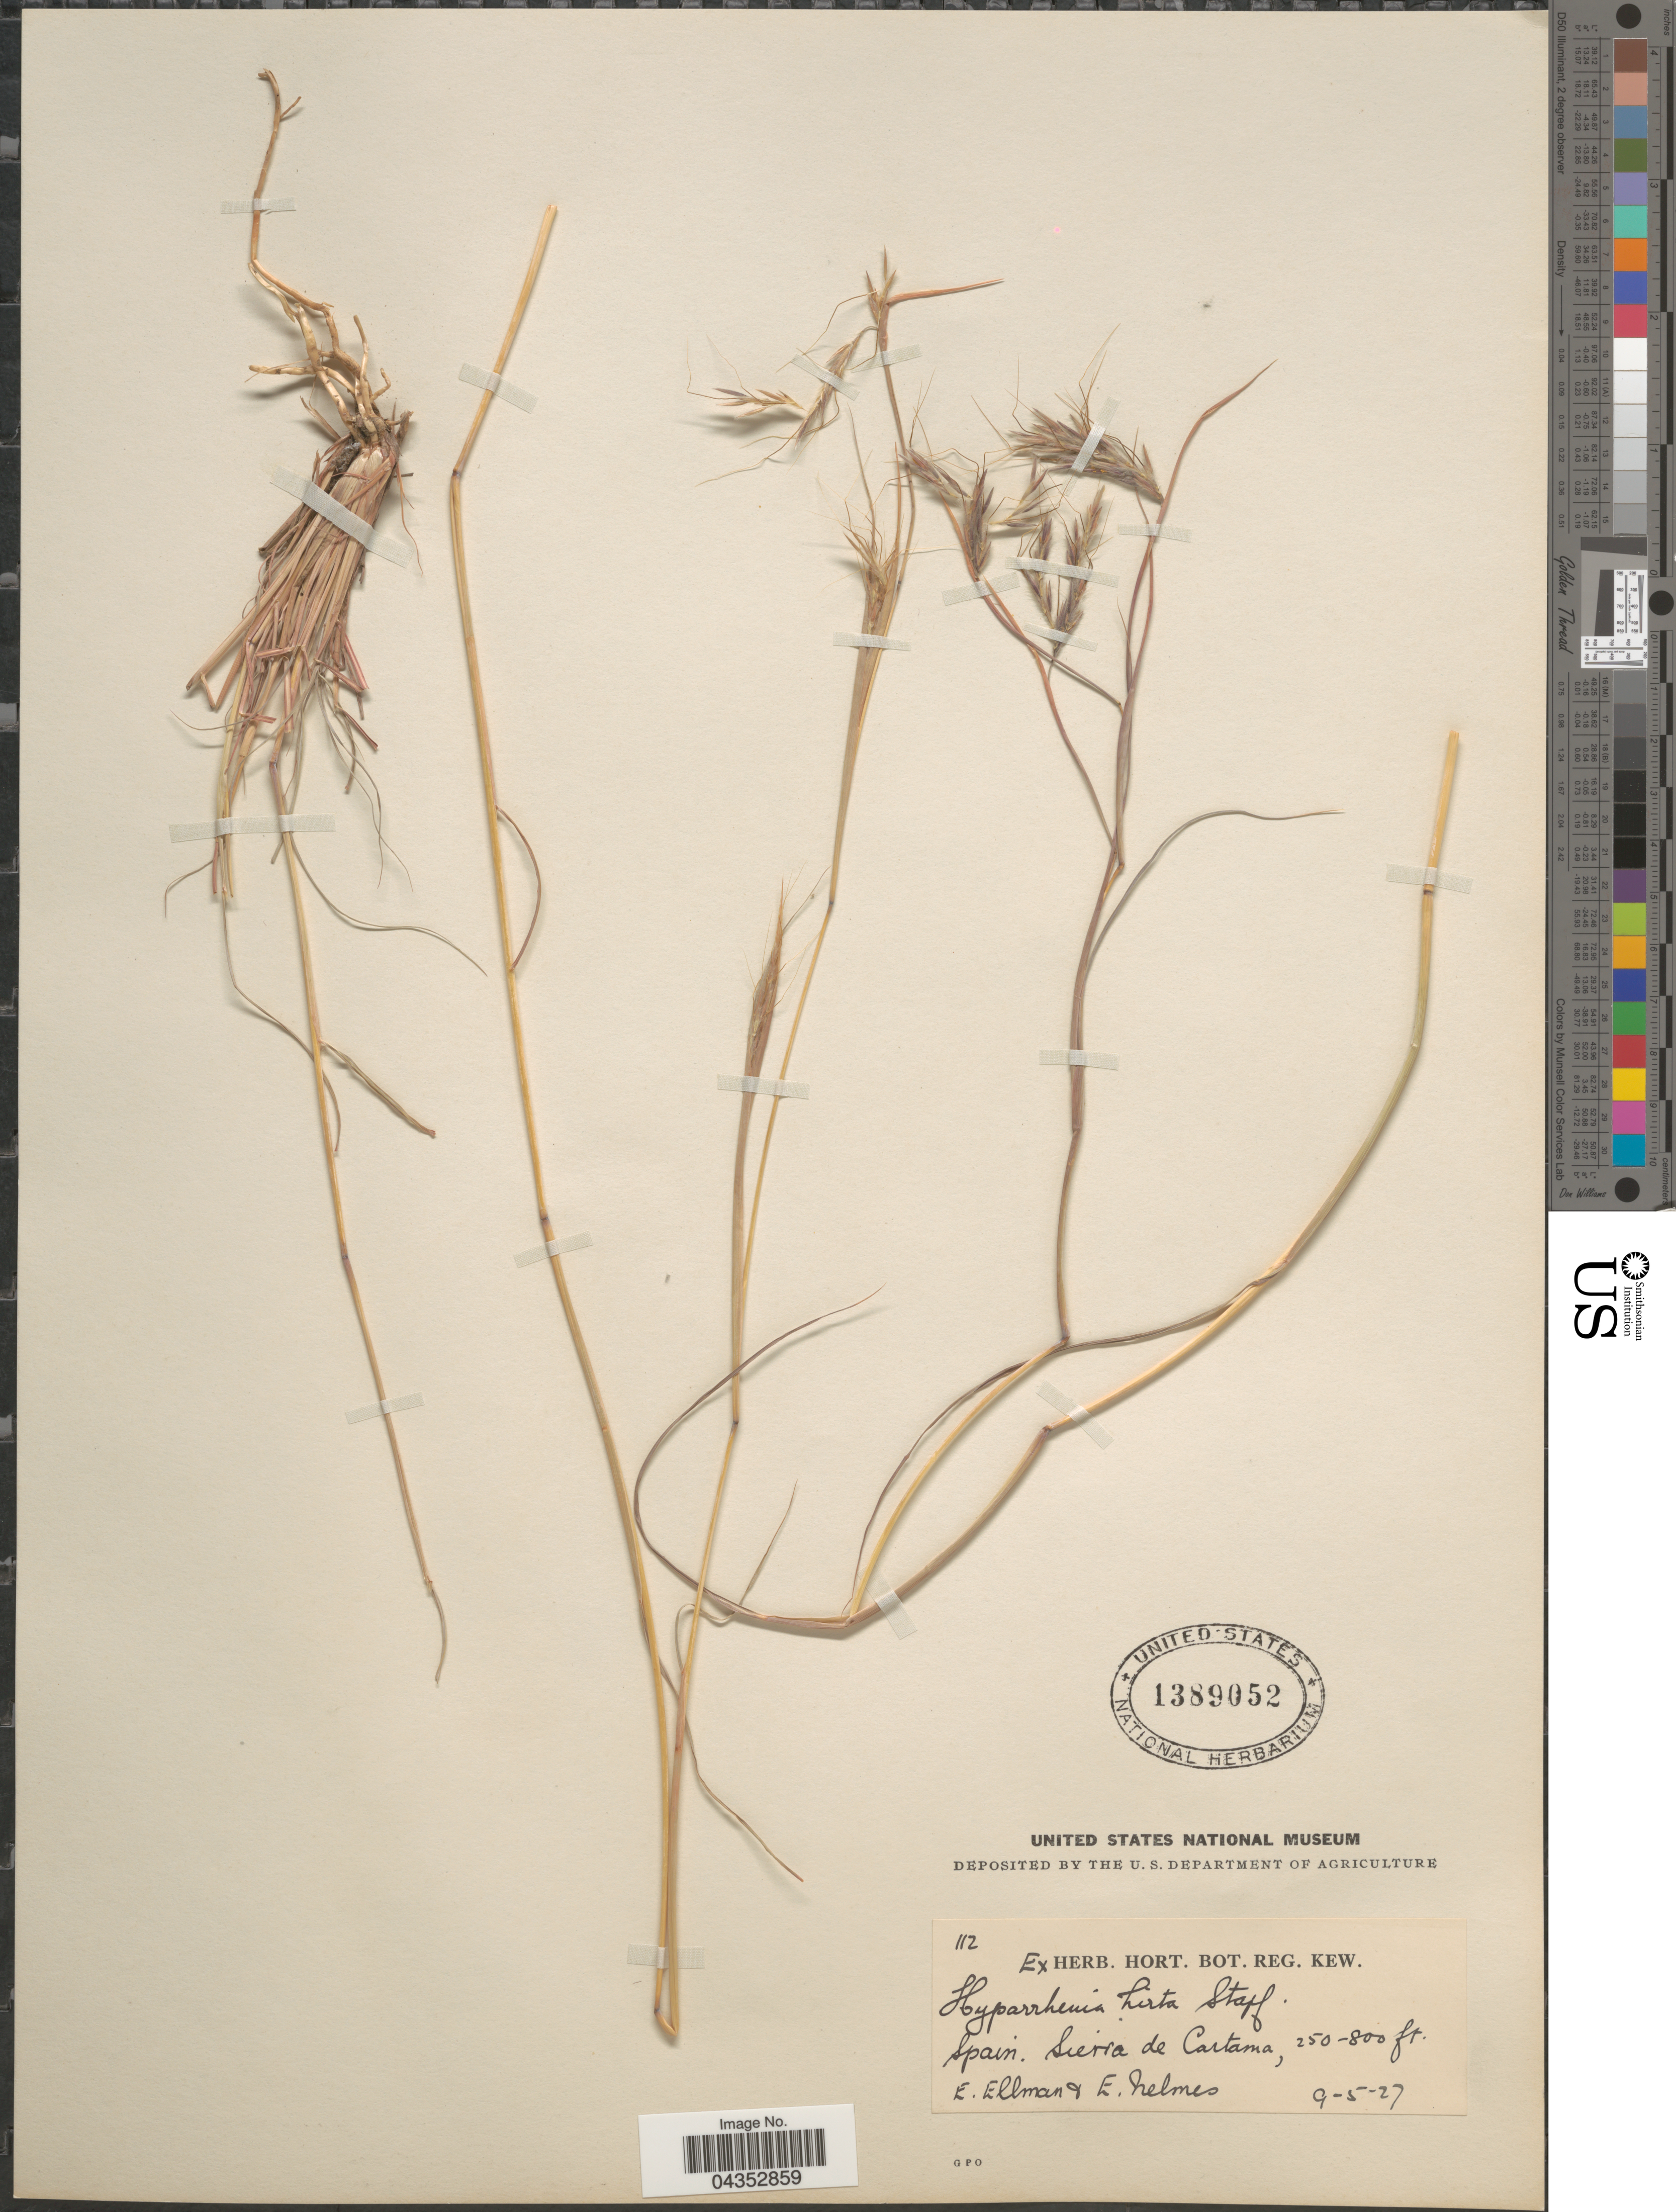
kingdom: Plantae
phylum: Tracheophyta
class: Liliopsida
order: Poales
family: Poaceae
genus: Hyparrhenia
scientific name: Hyparrhenia hirta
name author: (L.) Stapf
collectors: E. Ellman & E. Nelmes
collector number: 112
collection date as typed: Transcribed d/m/y: 9/5/27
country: Spain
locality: Sierra de Cartama.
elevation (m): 76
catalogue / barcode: US 1389052